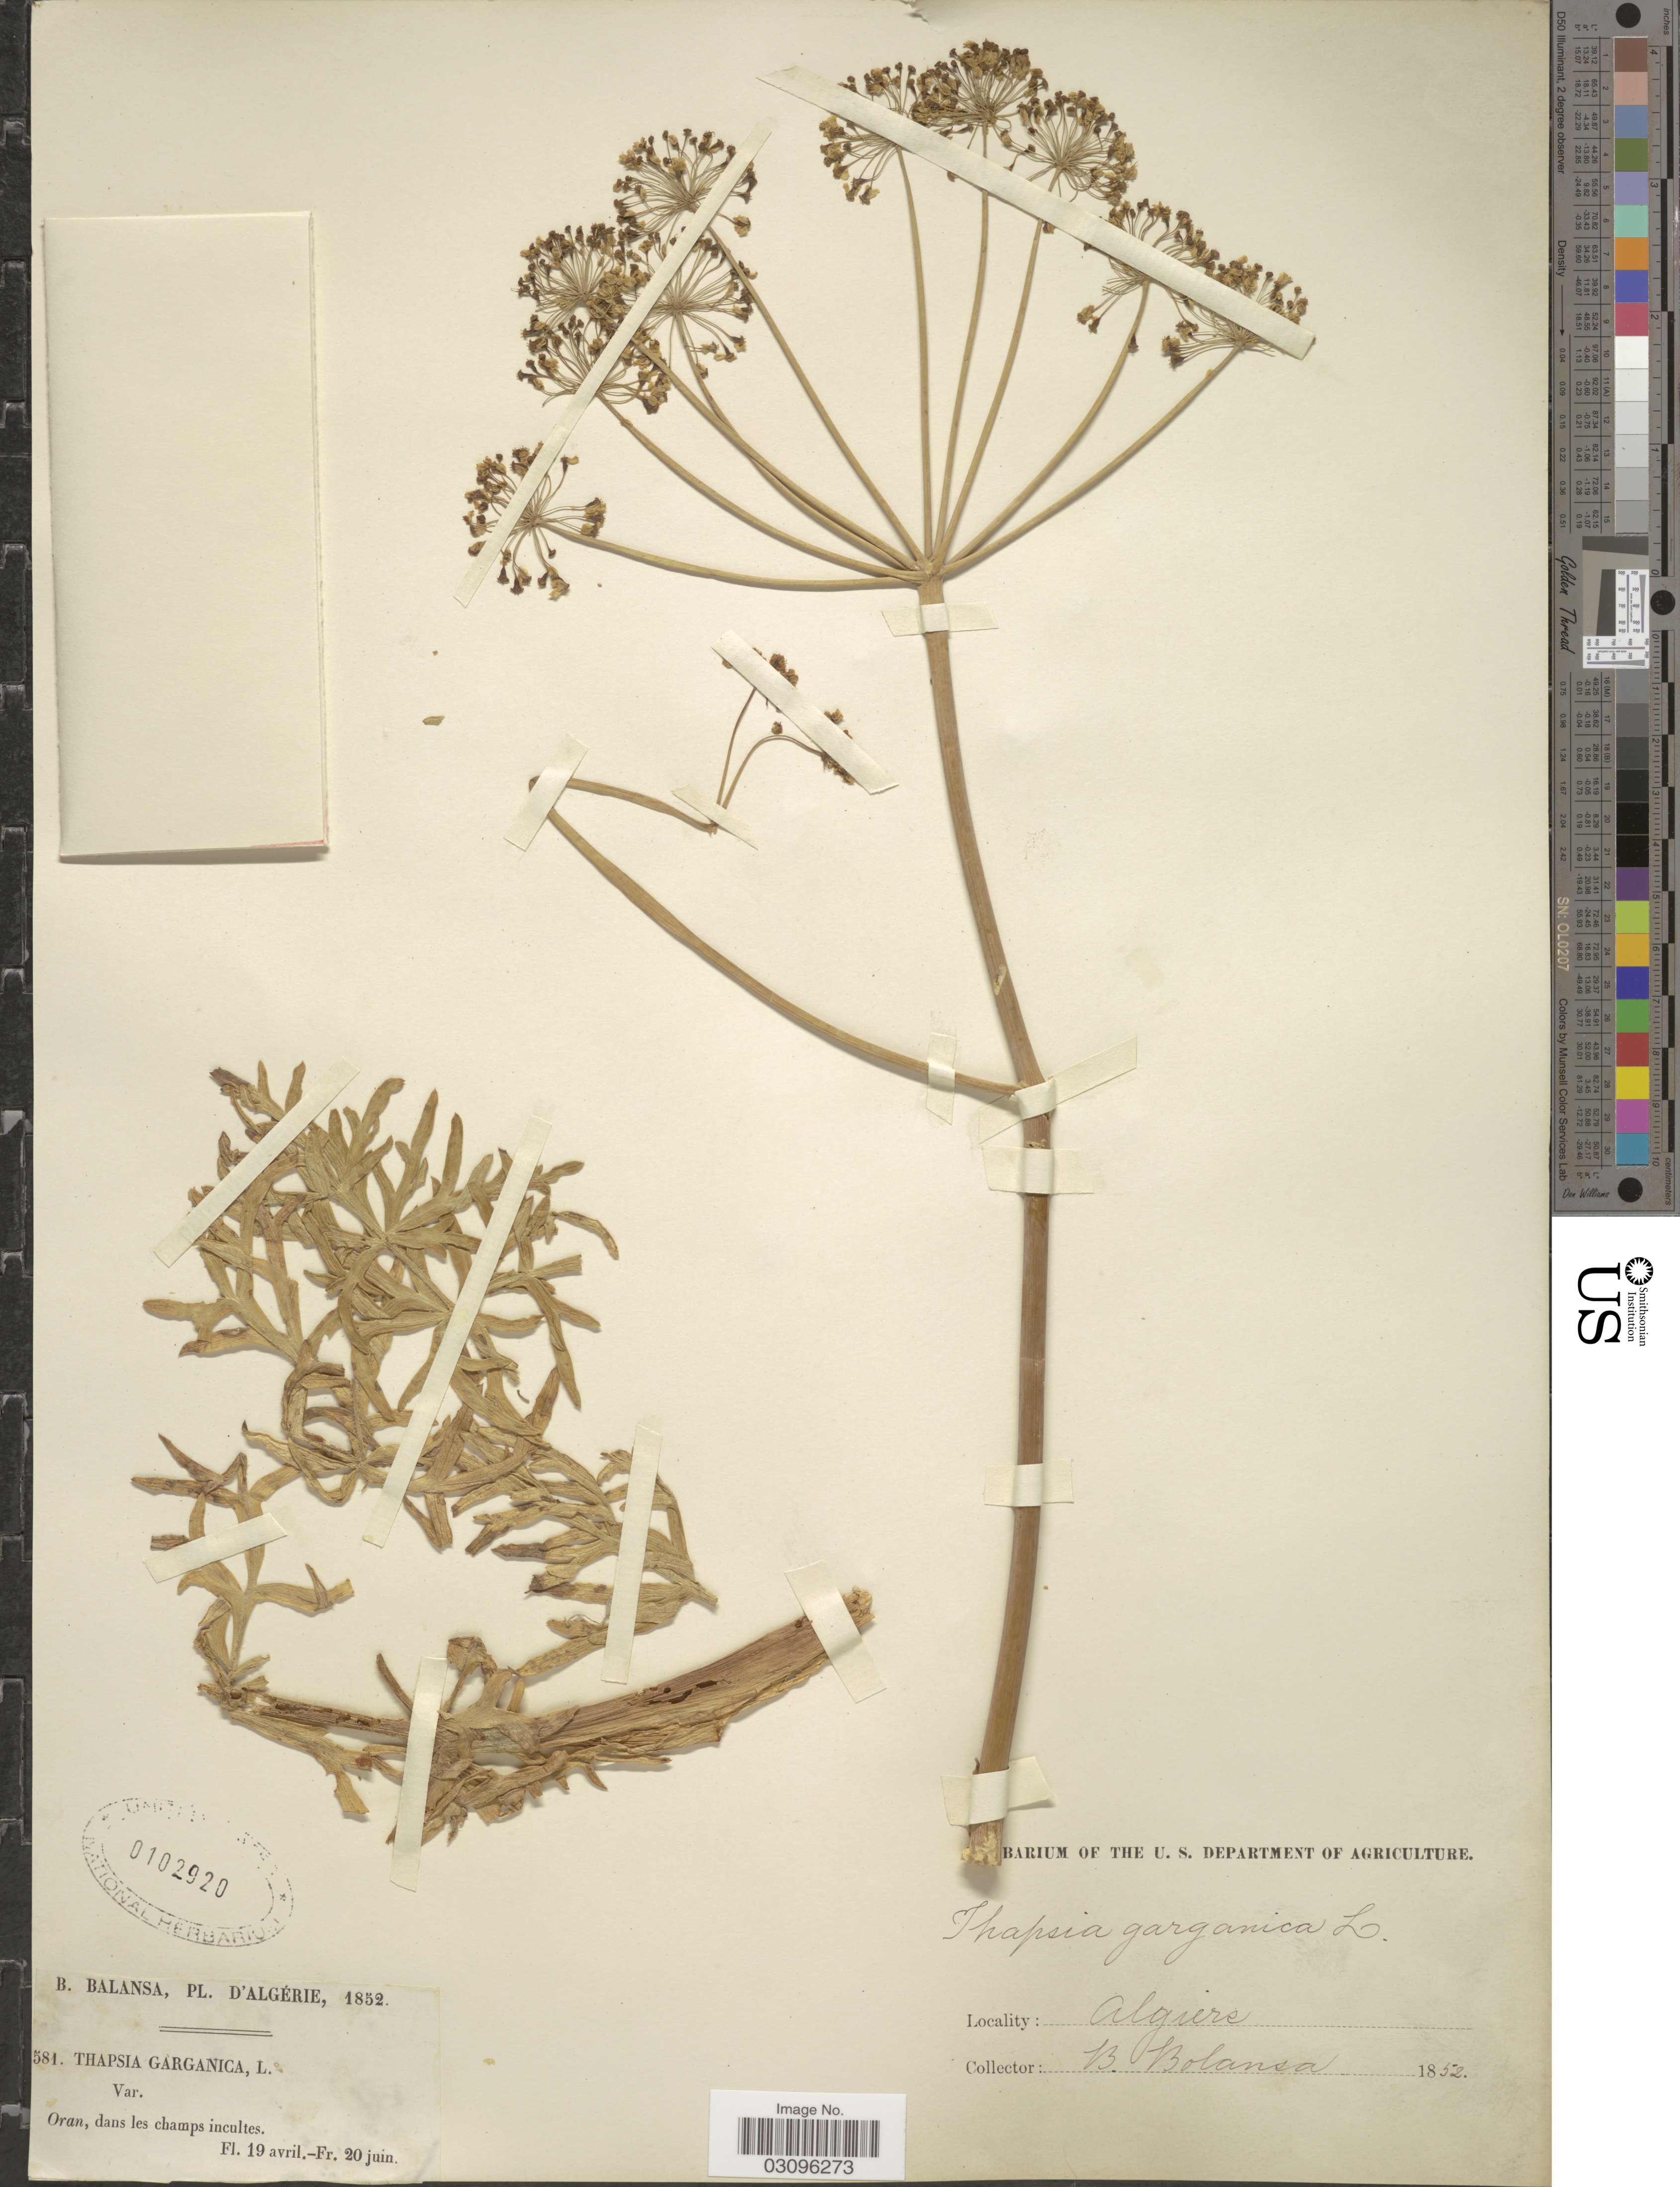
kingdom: Plantae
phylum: Tracheophyta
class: Magnoliopsida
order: Apiales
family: Apiaceae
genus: Thapsia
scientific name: Thapsia garganica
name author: L.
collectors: B. Balansa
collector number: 581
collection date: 1852-04-19/1852-06-20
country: Algeria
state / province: Oran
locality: Algérie. Algiers. Oran, dans les champs incultes.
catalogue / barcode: US 102920